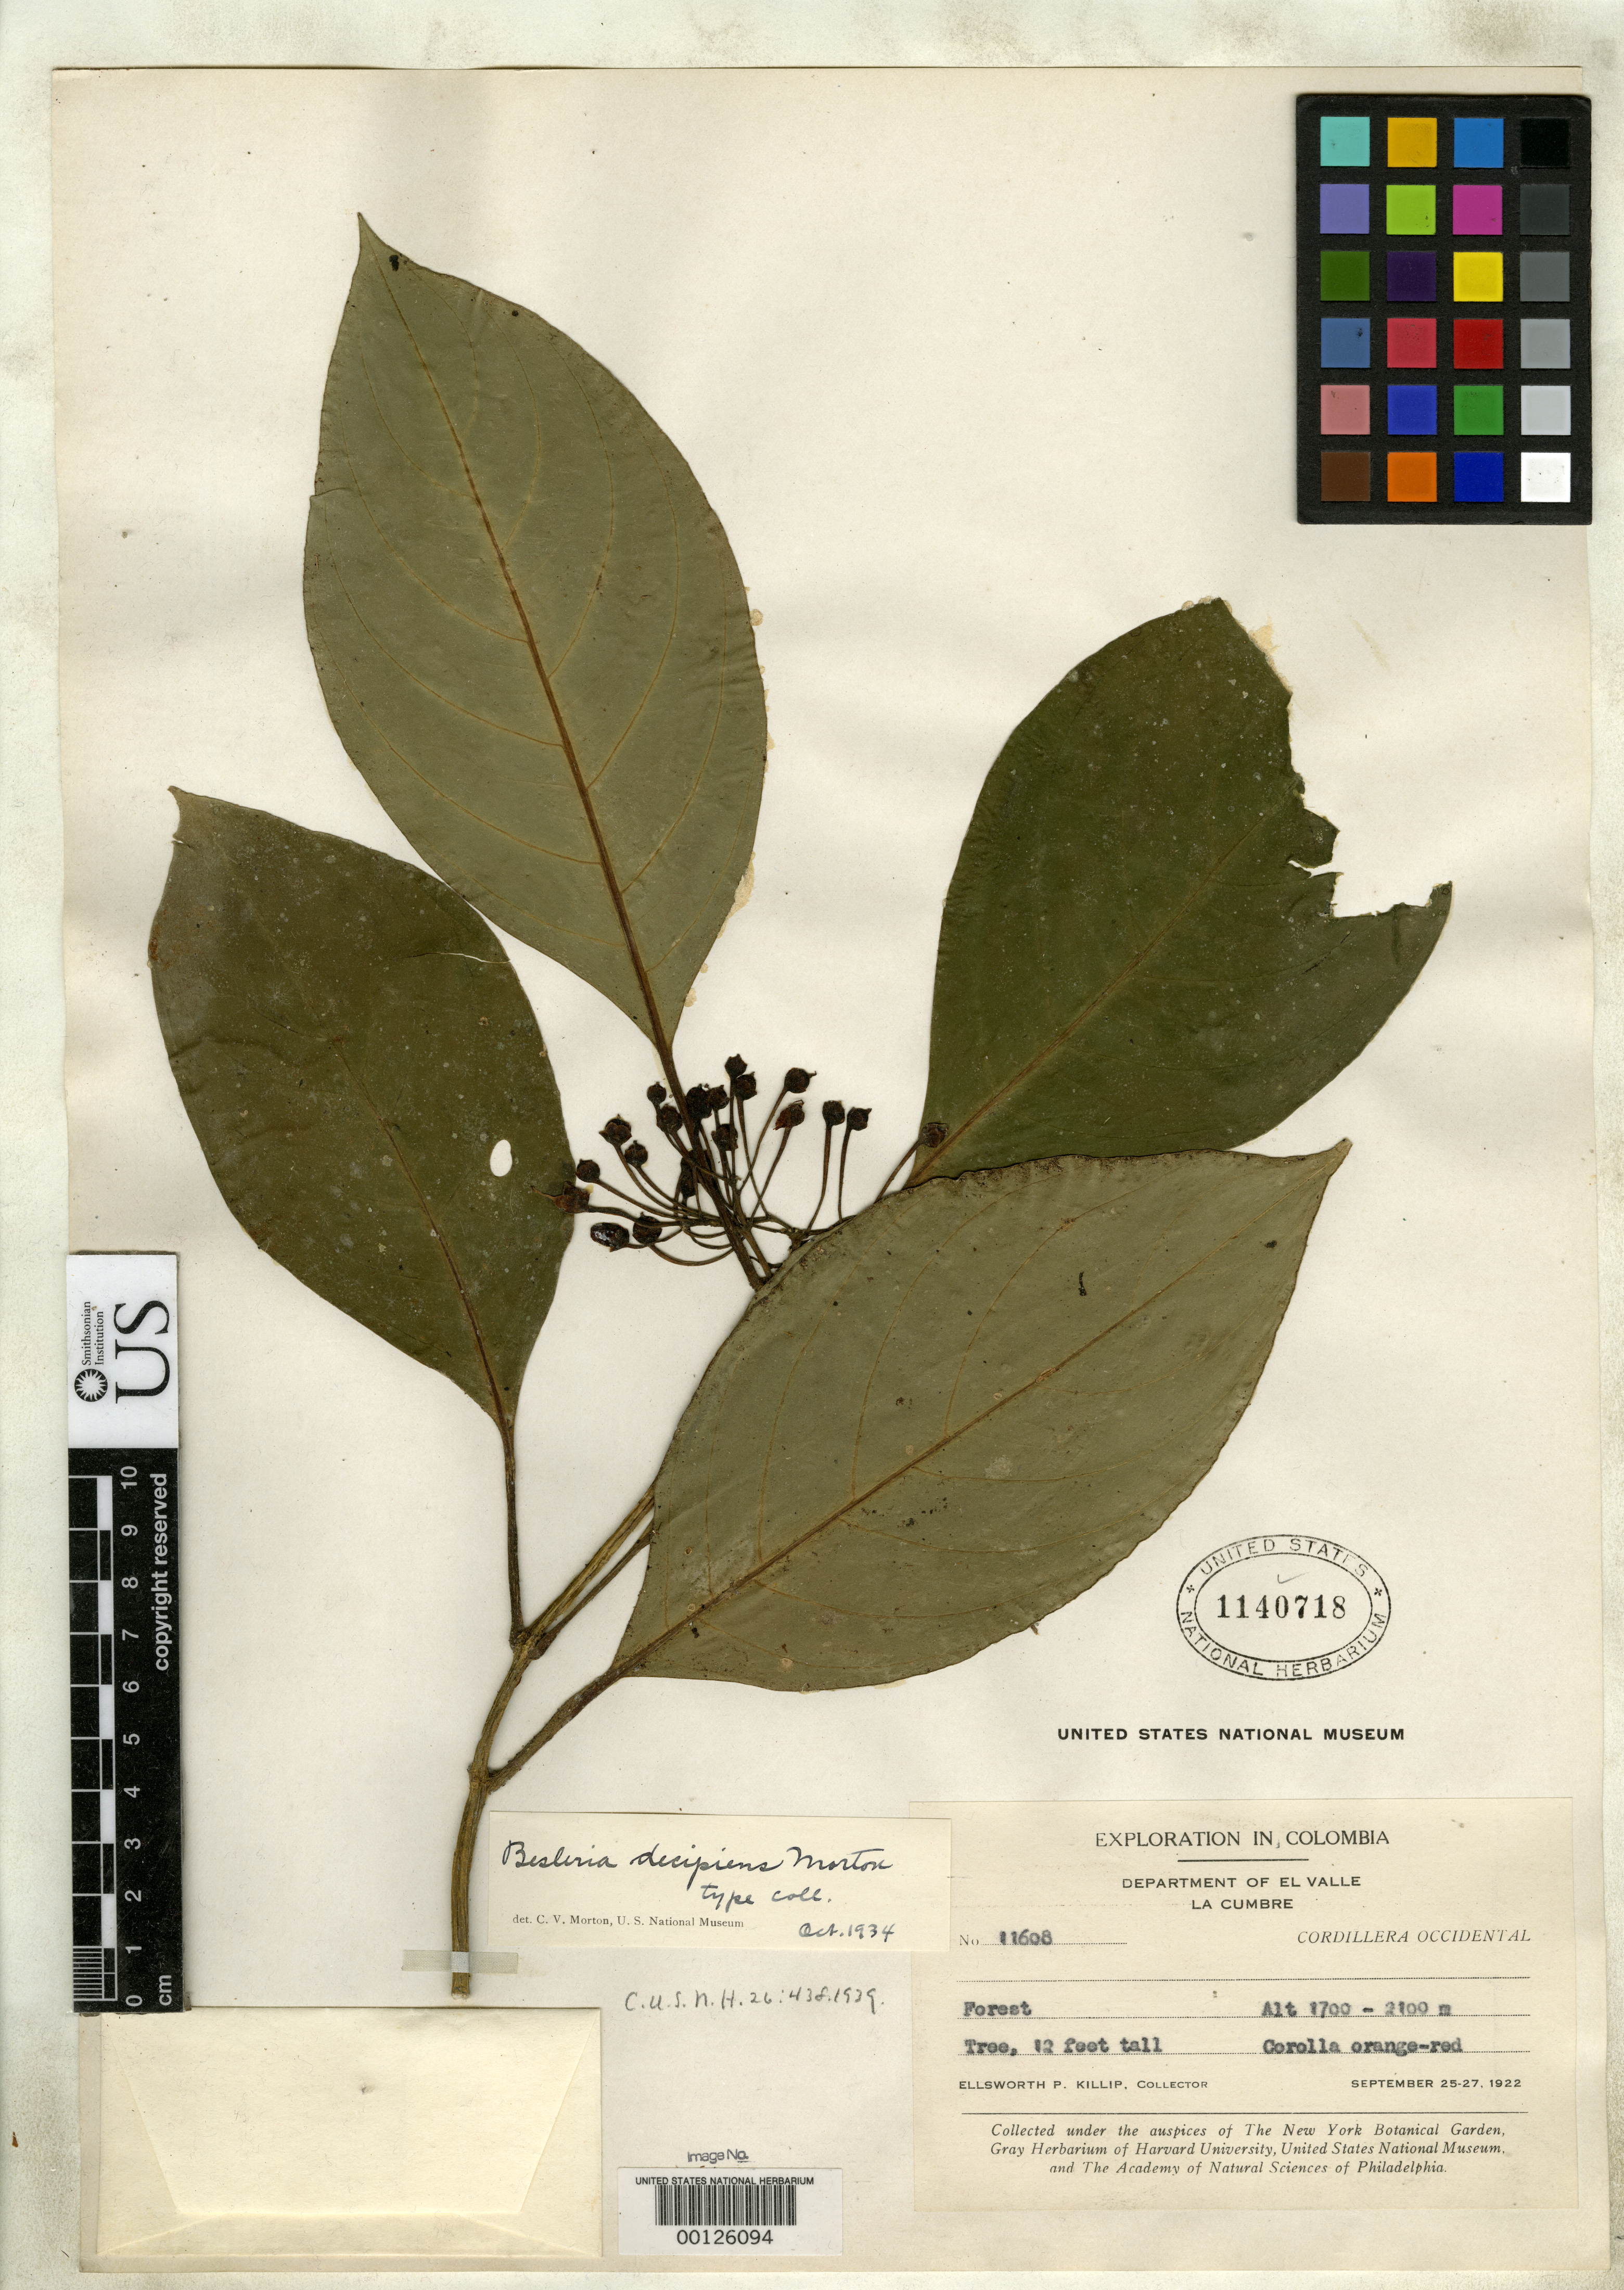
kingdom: Plantae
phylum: Tracheophyta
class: Magnoliopsida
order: Lamiales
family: Gesneriaceae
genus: Besleria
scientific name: Besleria decipiens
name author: C.V. Morton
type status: Isotype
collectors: E. P. Killip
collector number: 11608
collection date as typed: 25 Sep 1922 to 27 Sep 1922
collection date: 1922-09-25/1922-09-27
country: Colombia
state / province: Valle del Cauca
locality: La Cumbe.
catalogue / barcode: US 1140718